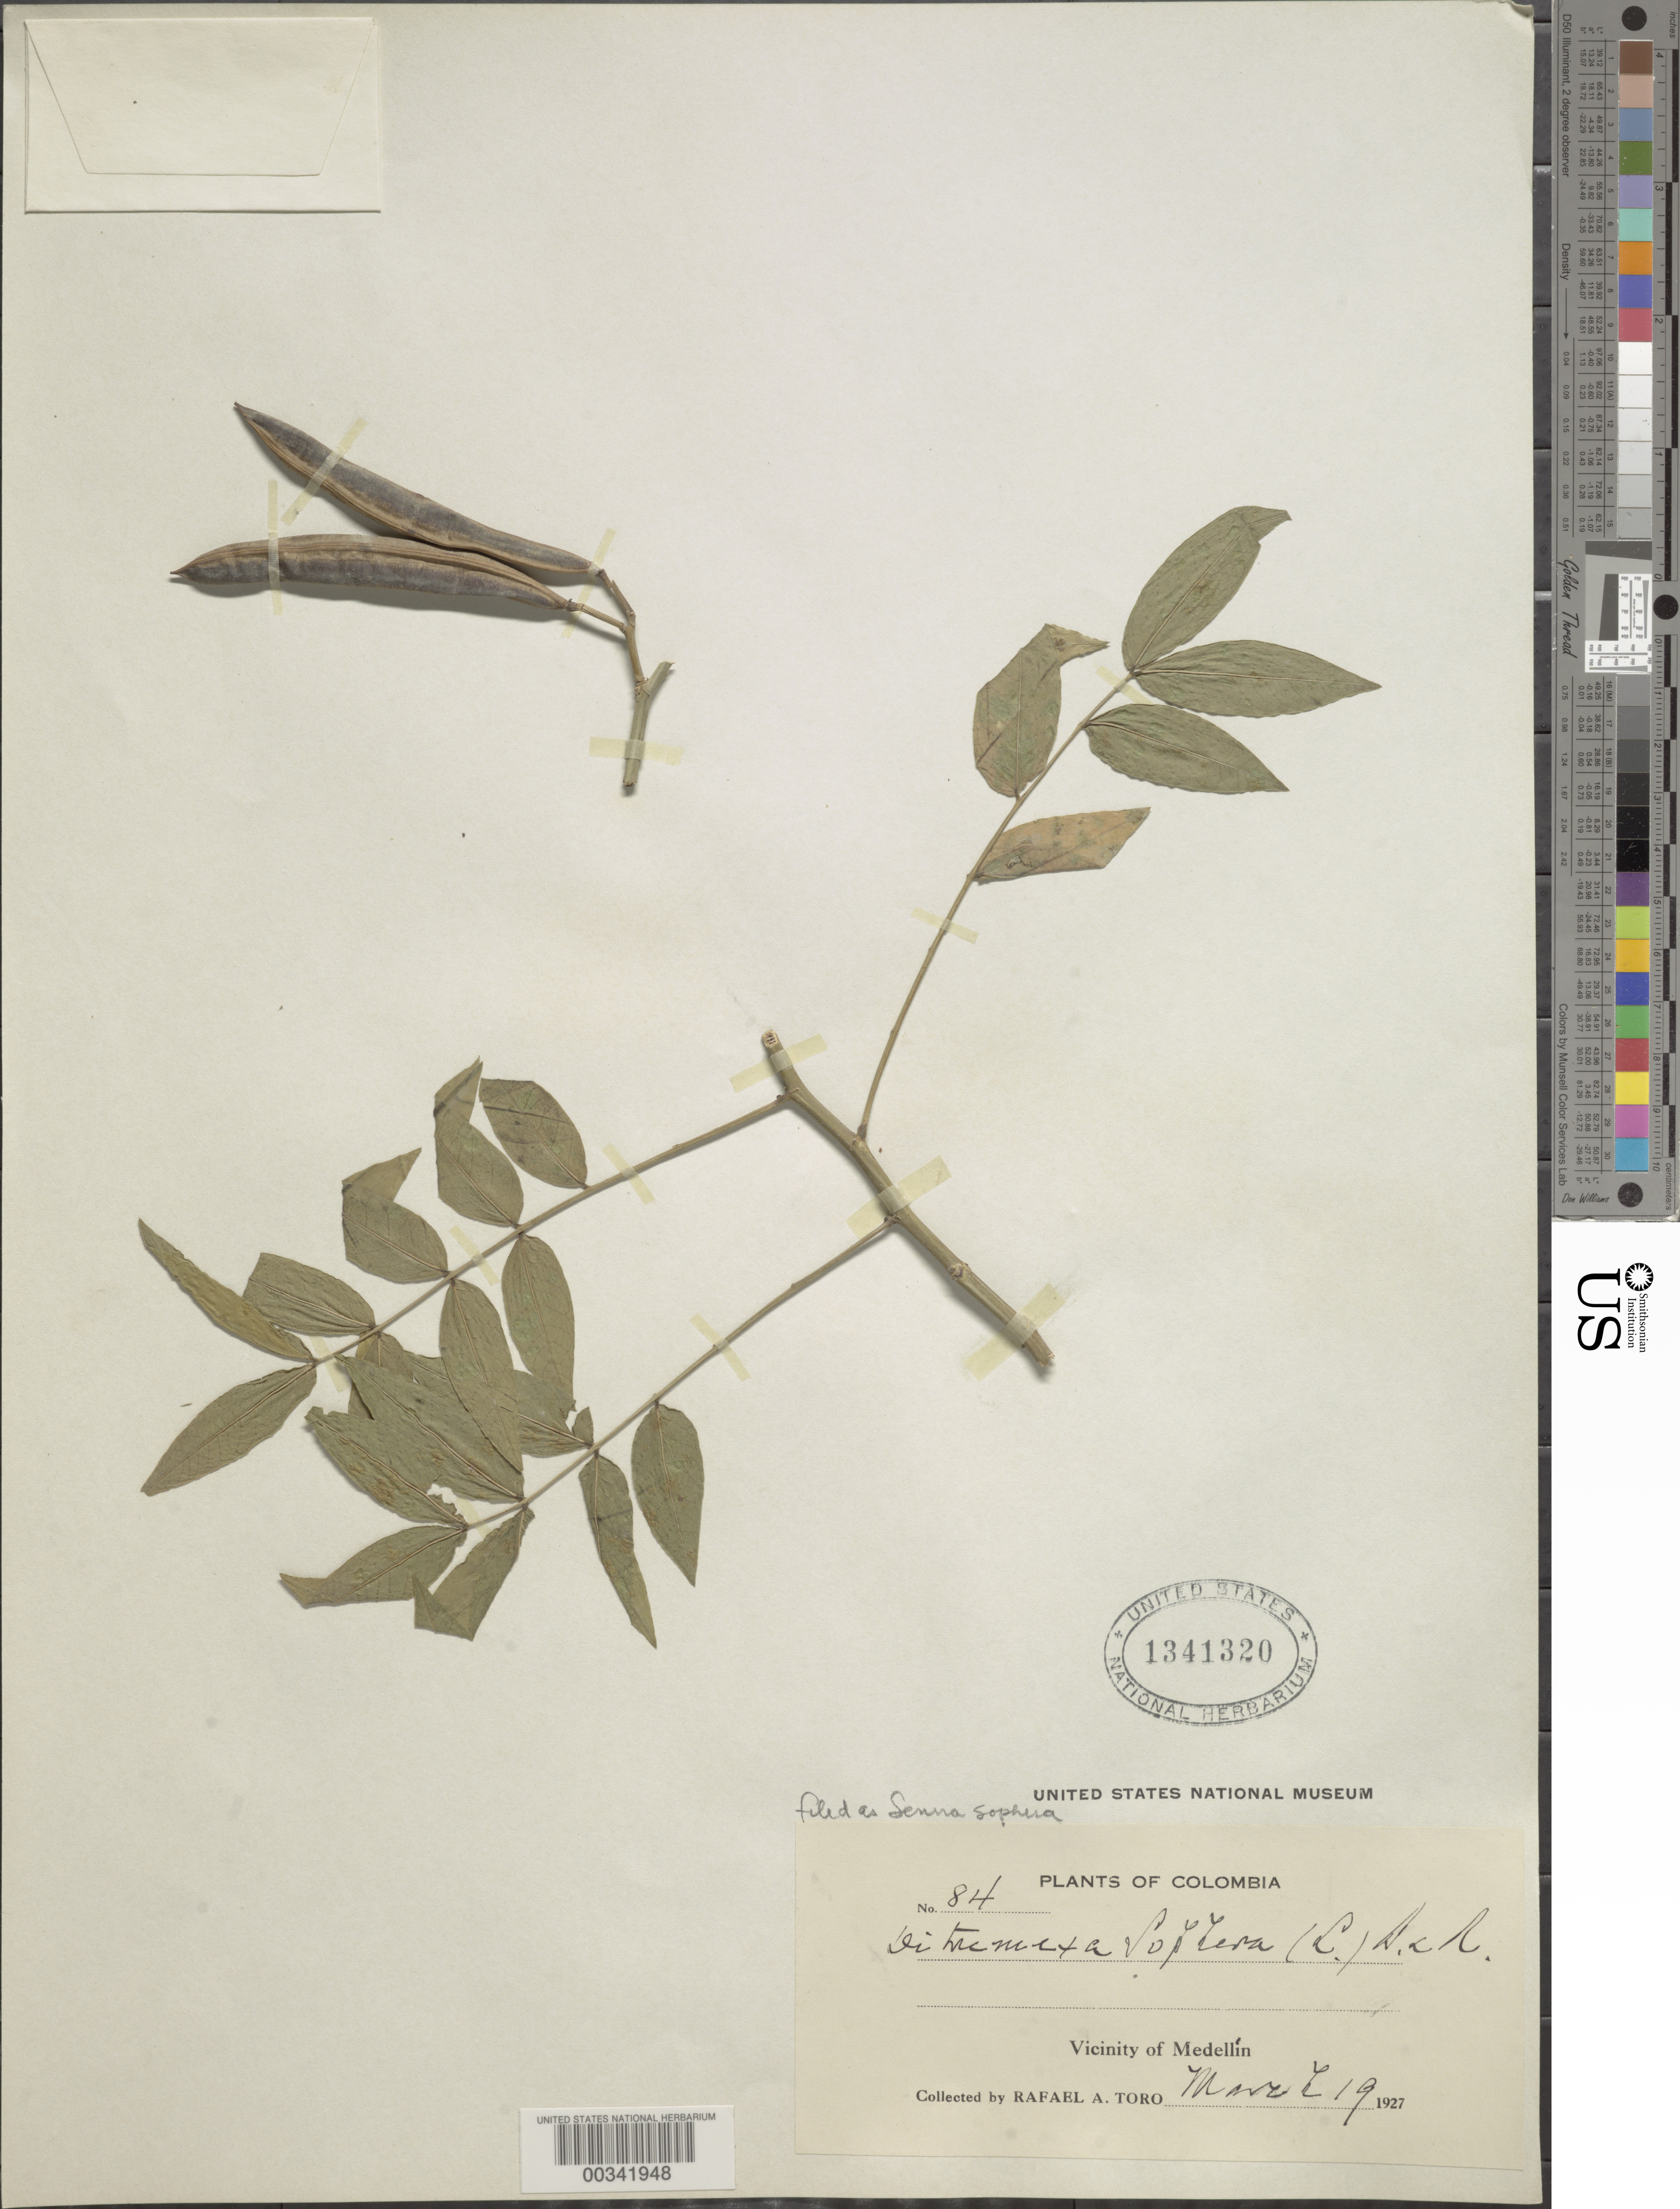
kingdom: Plantae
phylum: Tracheophyta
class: Magnoliopsida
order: Fabales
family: Fabaceae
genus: Senna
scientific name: Senna sophera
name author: (L.) Roxb.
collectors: R. A. Toro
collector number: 84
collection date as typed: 19 Mar 1927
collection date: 1927-03-19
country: Colombia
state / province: Antioquia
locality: Vicinity of Medellin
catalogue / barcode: US 1341320